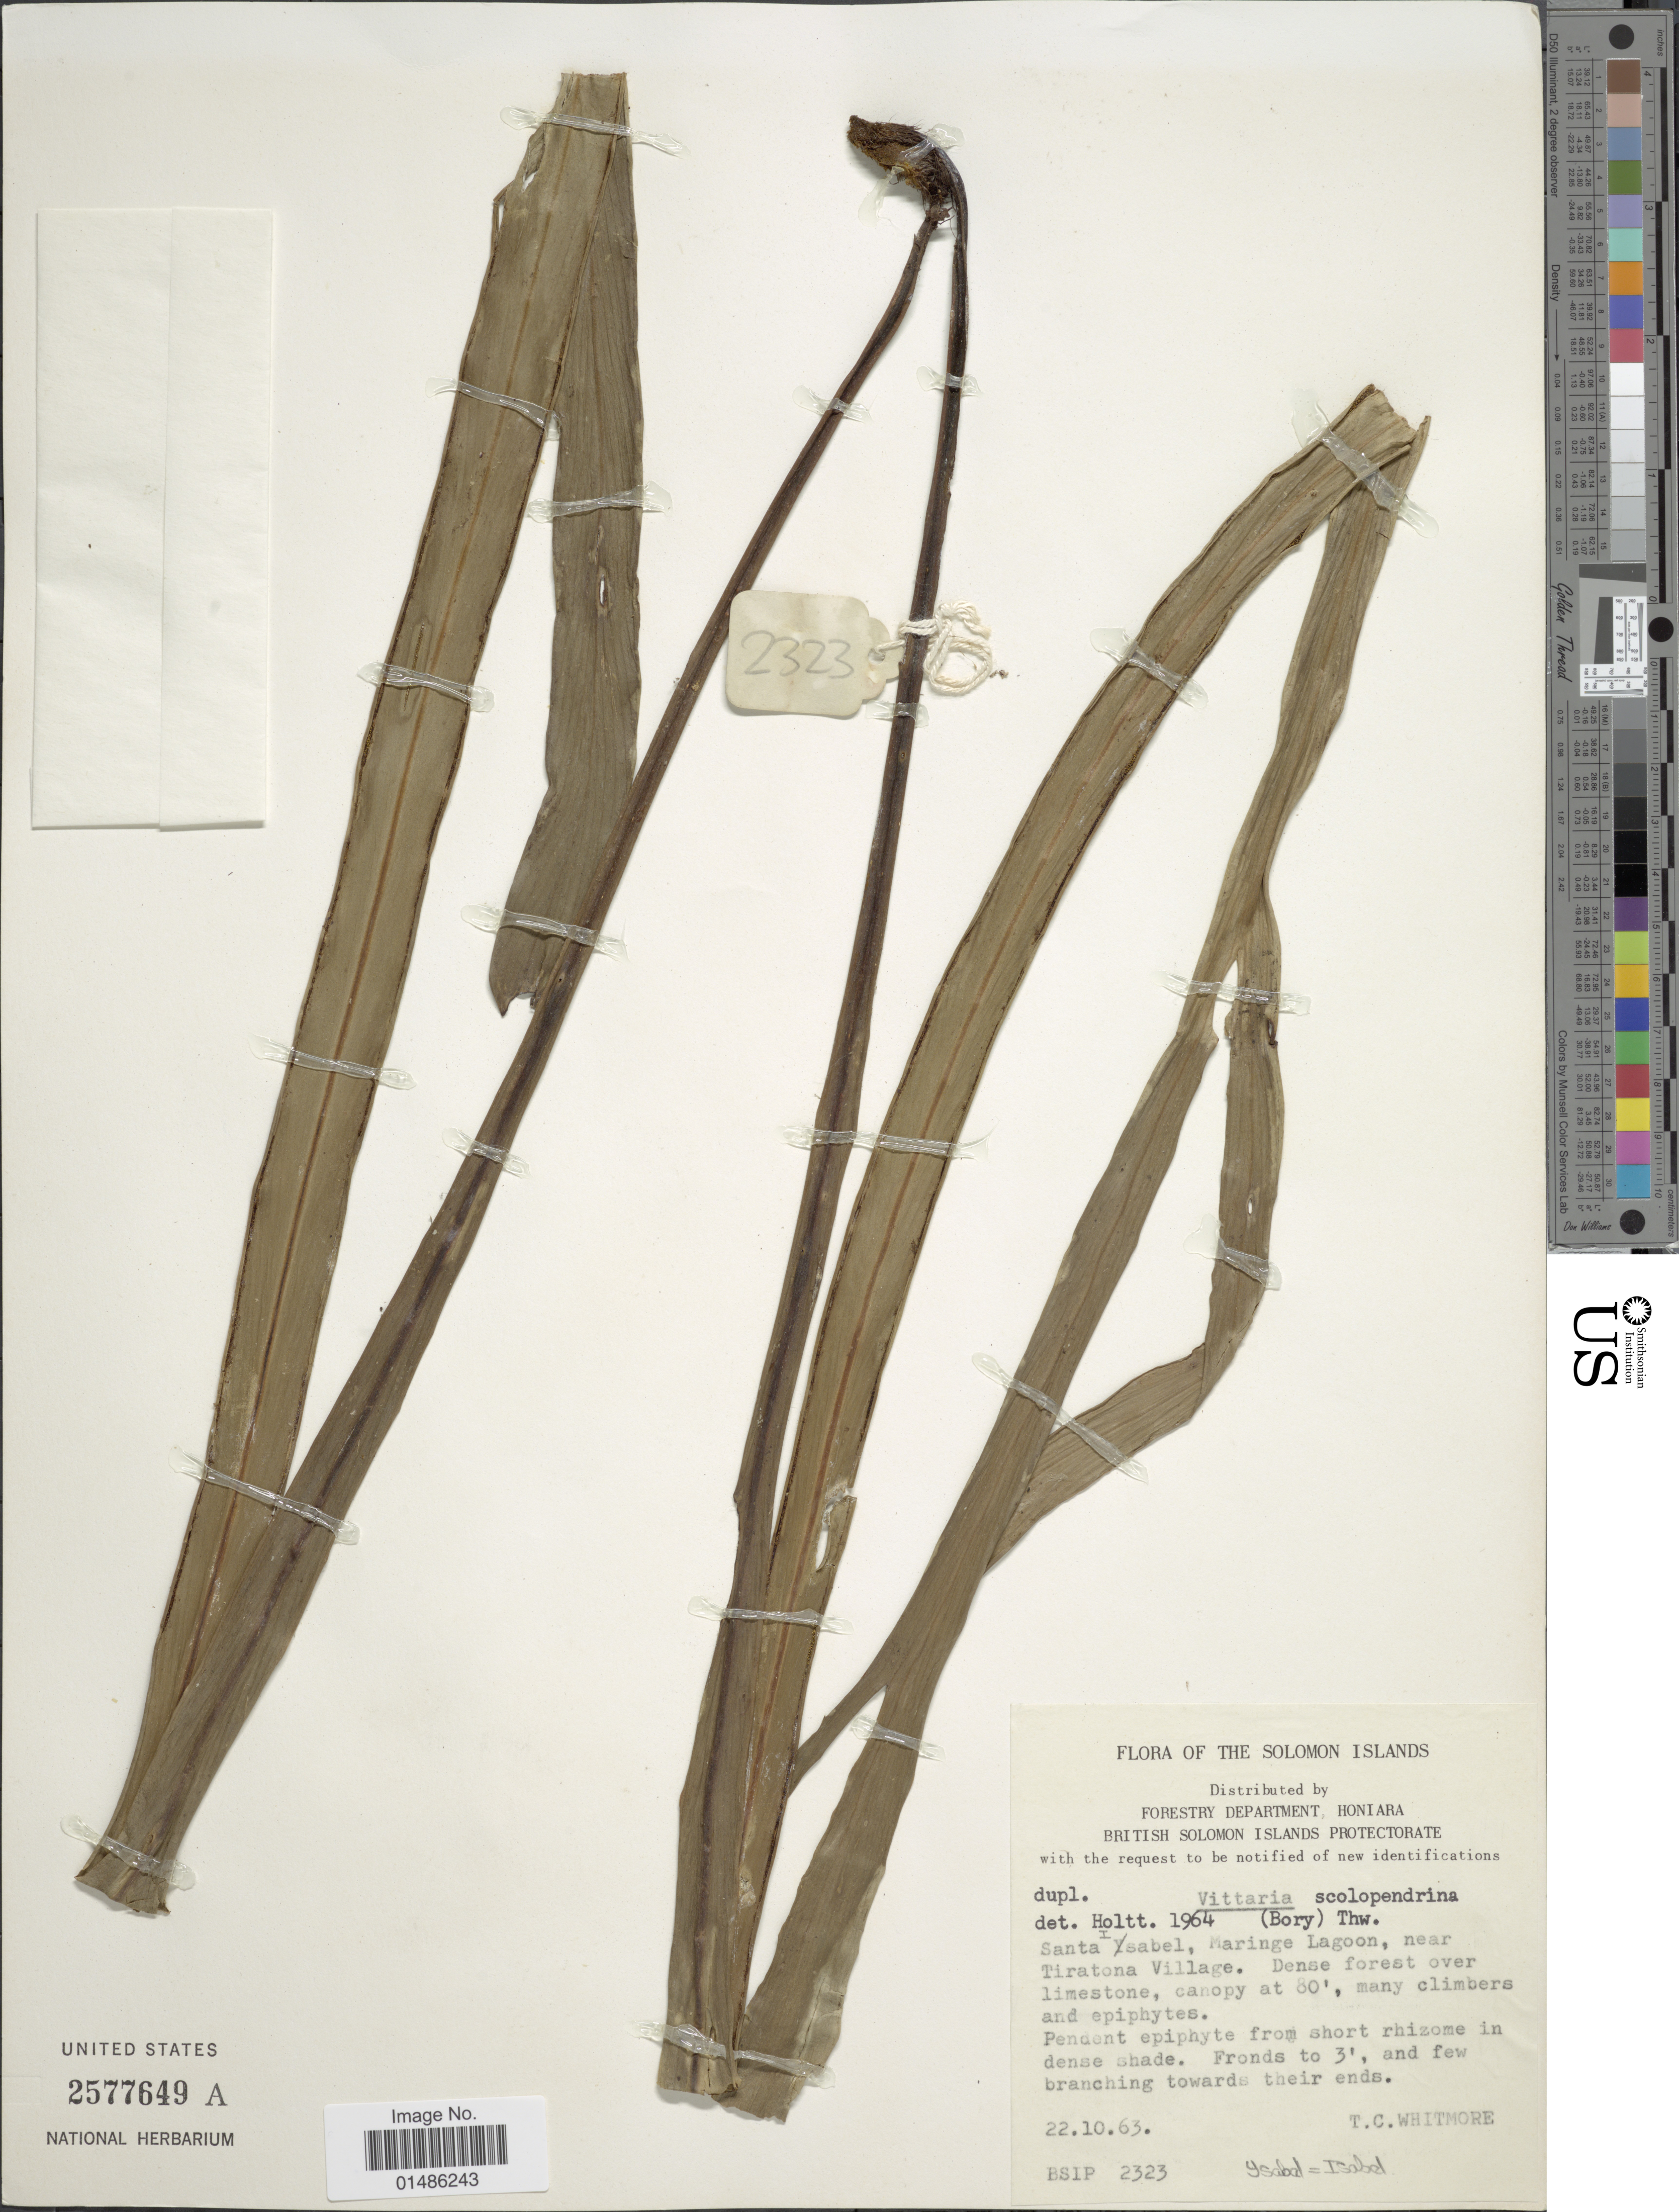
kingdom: Plantae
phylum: Tracheophyta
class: Polypodiopsida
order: Polypodiales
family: Pteridaceae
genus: Haplopteris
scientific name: Haplopteris scolopendrina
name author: (Bory) Presl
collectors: T. C. Whitmore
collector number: BSIP 2323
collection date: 1963-10-22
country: Solomon Islands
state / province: Solomon Islands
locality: Santa Isabel, Maringe Lagoon, near Tiratona Village.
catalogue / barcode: US 2577649A